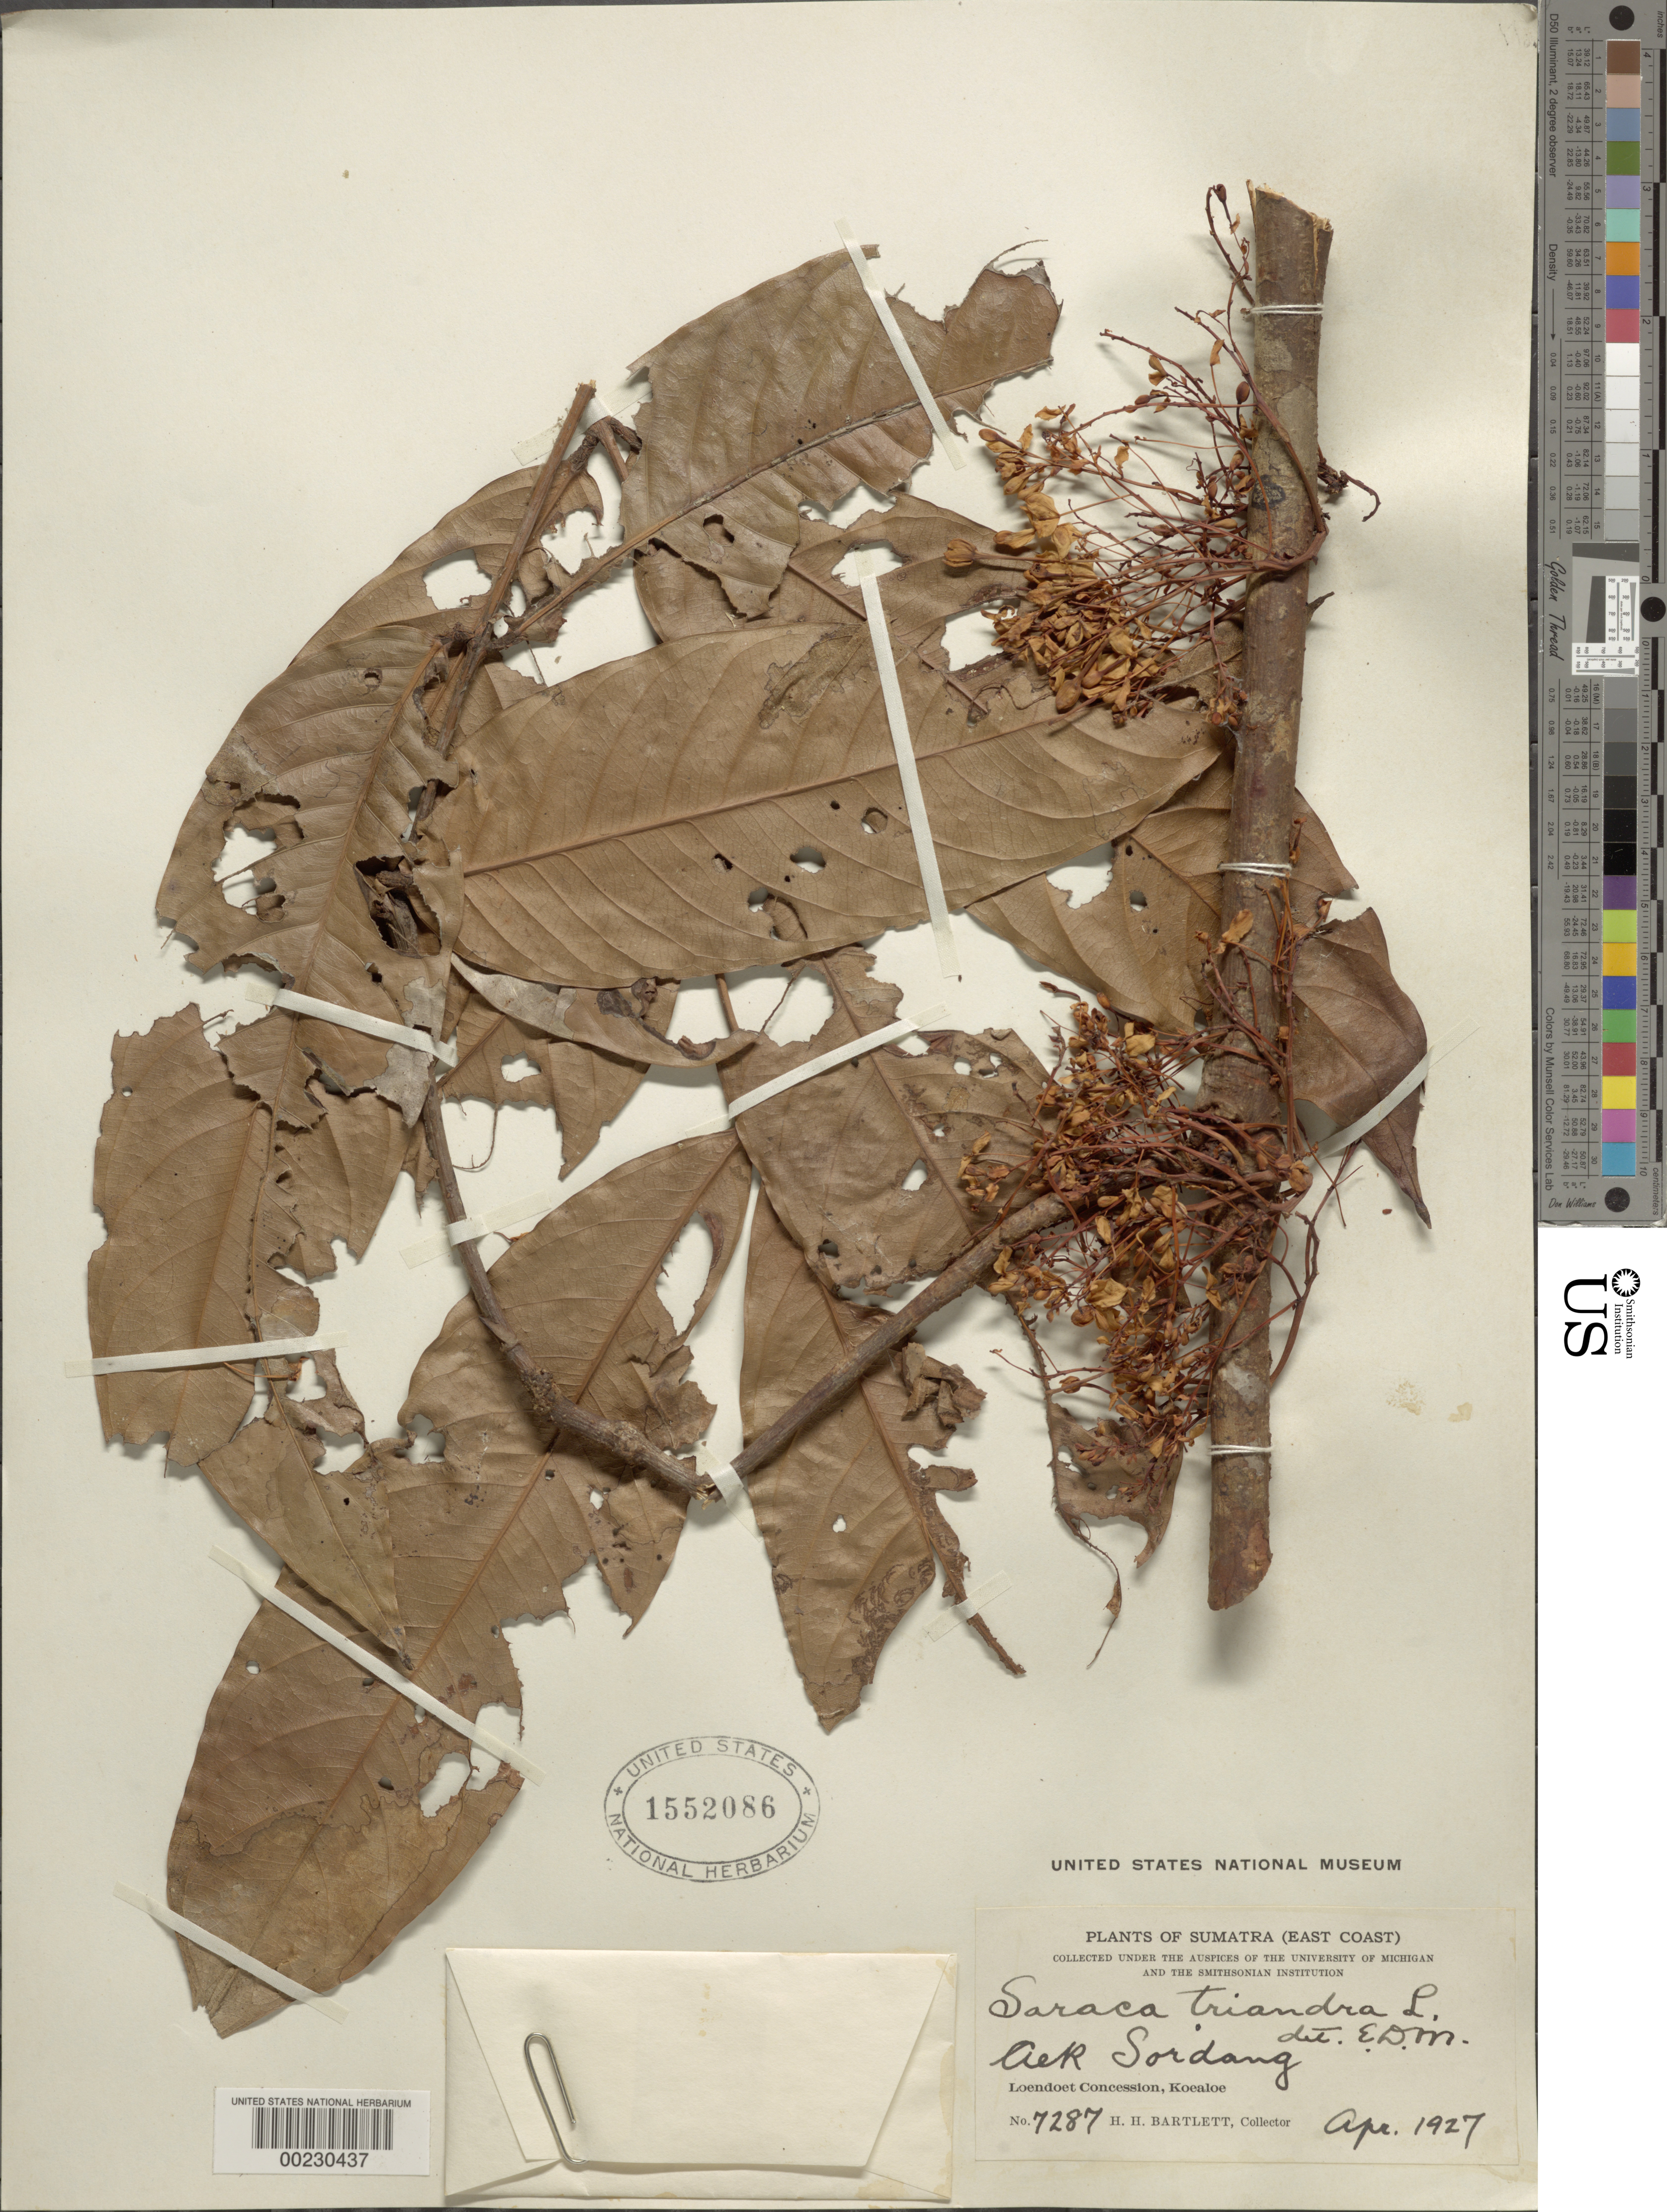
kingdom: Plantae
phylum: Tracheophyta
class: Magnoliopsida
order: Fabales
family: Fabaceae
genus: Saraca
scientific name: Saraca declinata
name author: (J.G. Jack) Miq.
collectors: H. H. Bartlett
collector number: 7287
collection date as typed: Apr 1927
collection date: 1927-04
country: Indonesia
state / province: Sumatra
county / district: Sumatera Utara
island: Sumatra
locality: Aek Sordang; Loendoet Concession, Koealoe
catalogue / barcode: US 1552086